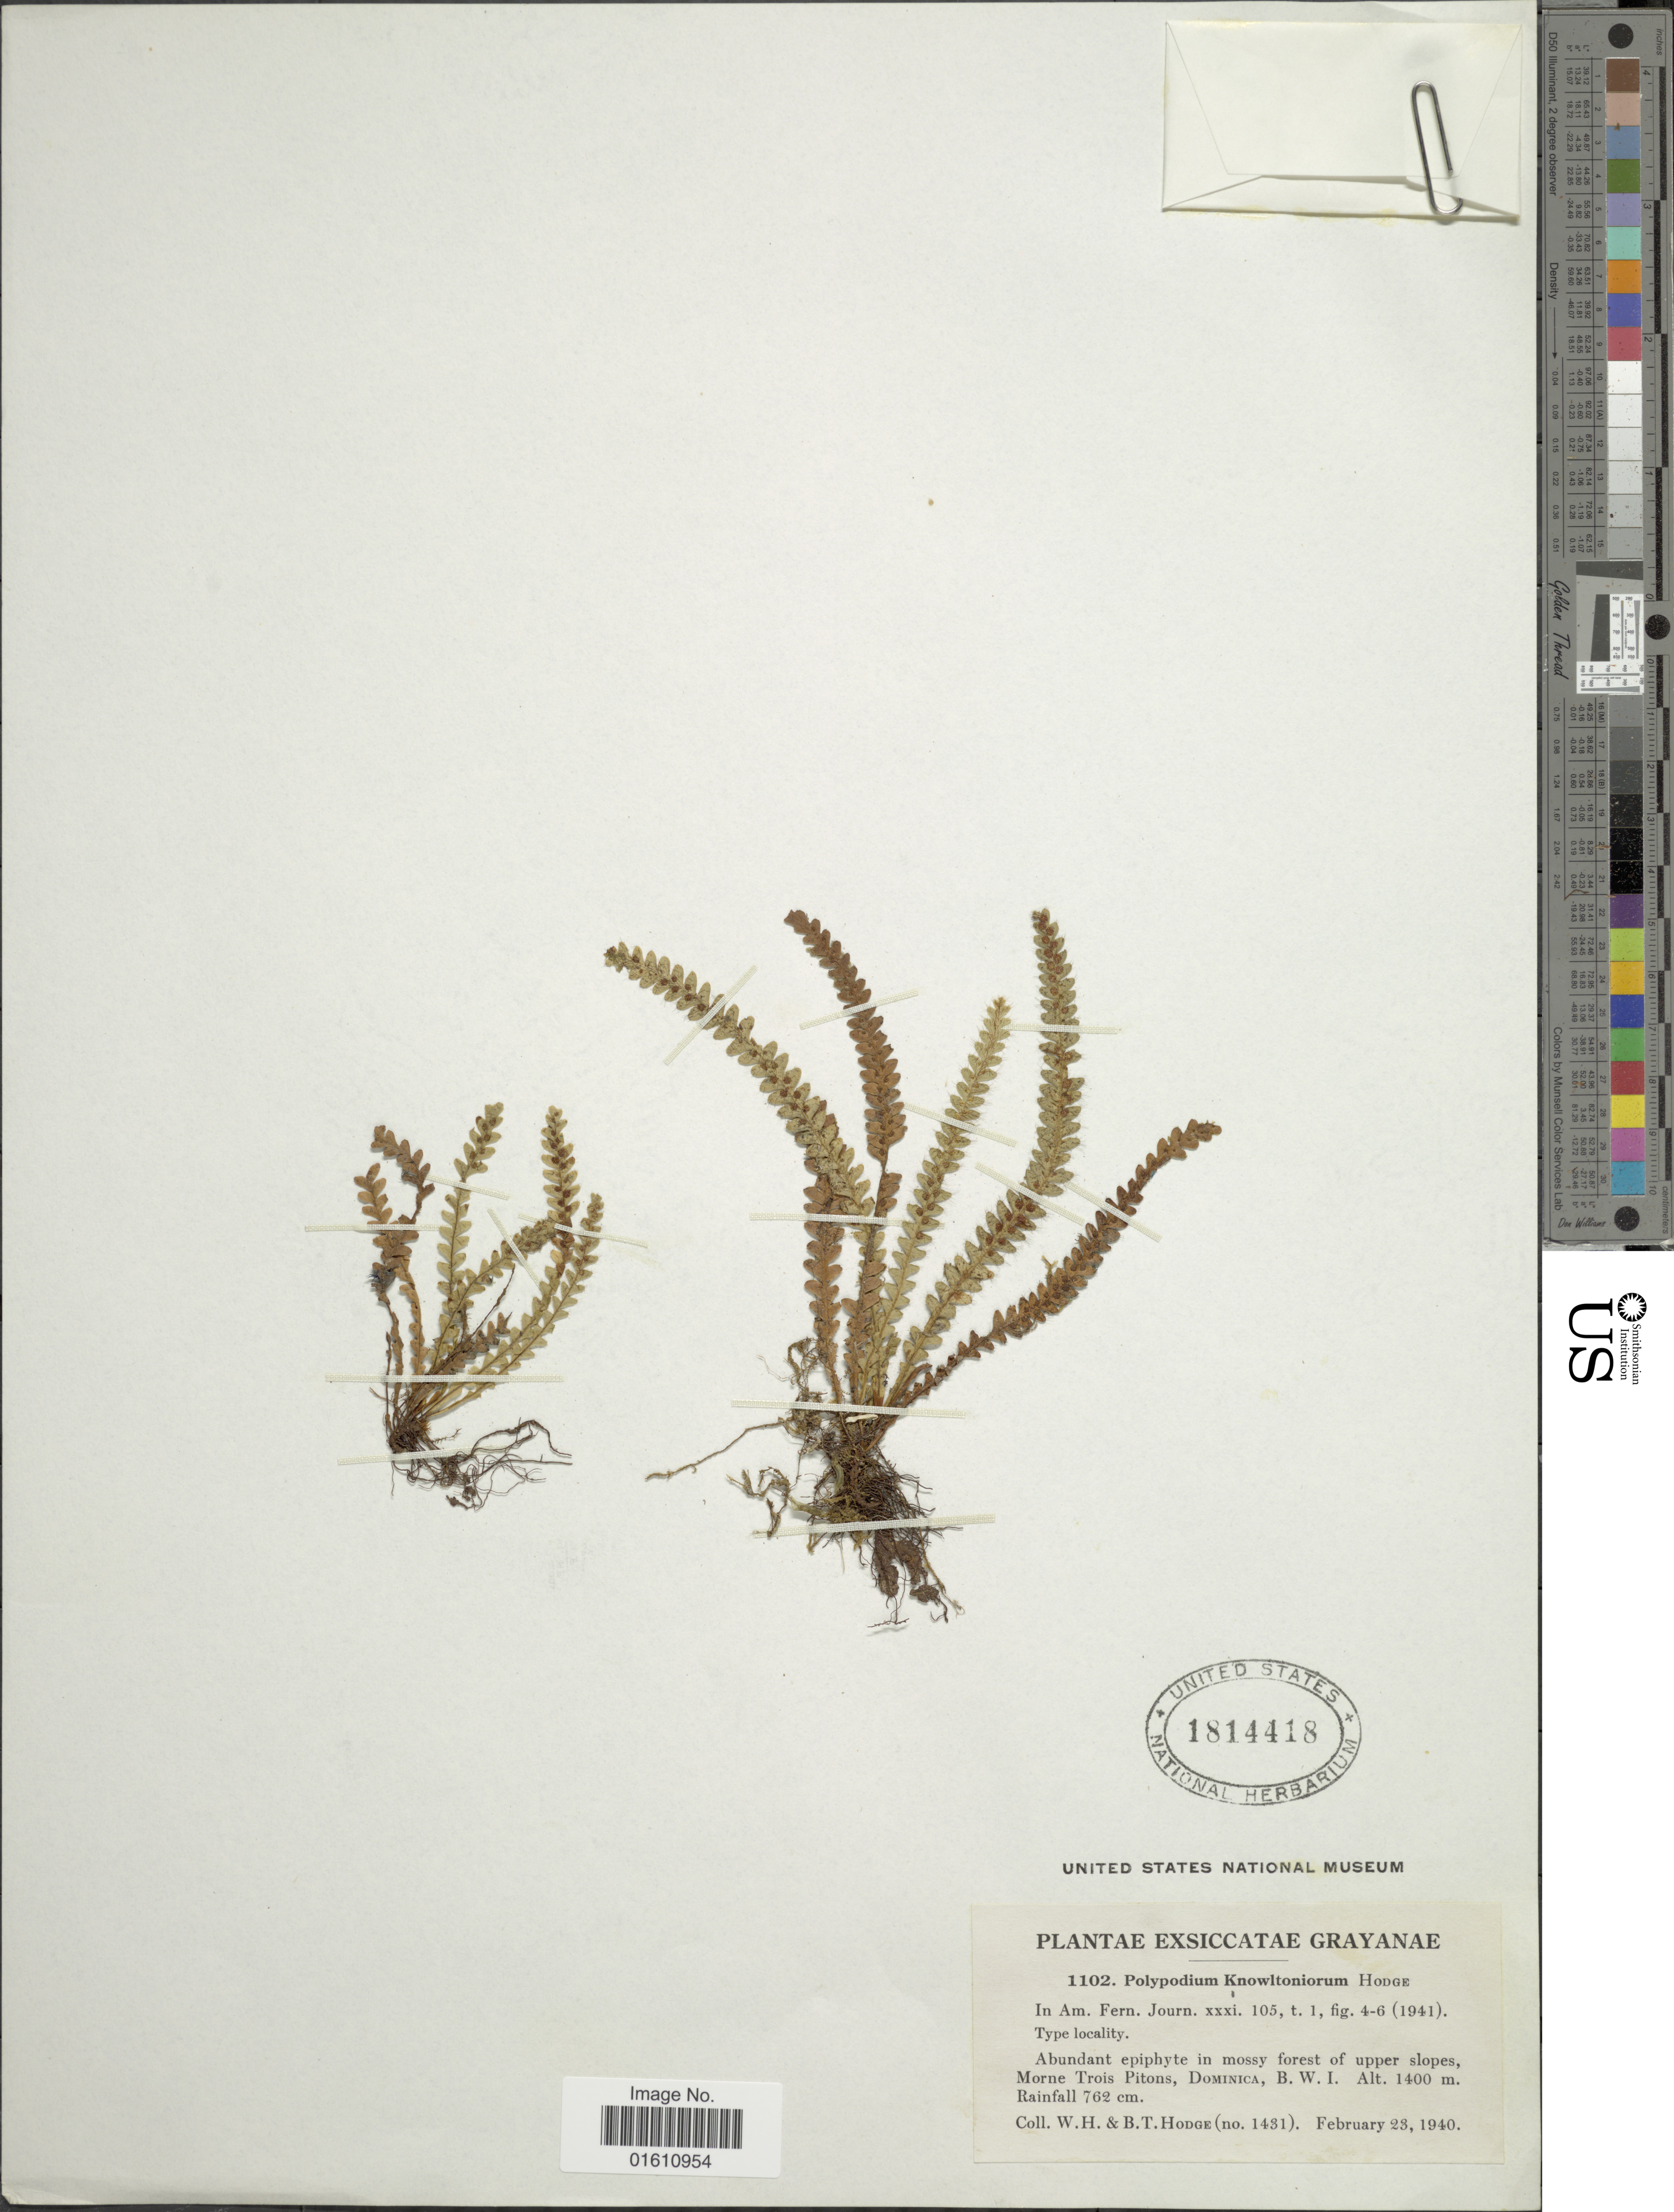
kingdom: Plantae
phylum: Tracheophyta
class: Polypodiopsida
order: Polypodiales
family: Polypodiaceae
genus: Moranopteris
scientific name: Moranopteris knowltoniorum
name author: (Hodge) R. Y. Hirai & J. Prado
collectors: W. Hodge & B. Hodge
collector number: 1431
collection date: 1940-02-23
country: Dominica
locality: Grayanae, Morne Trois Pitons, Dominica, B. W. I.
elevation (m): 1400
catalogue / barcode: US 1814418